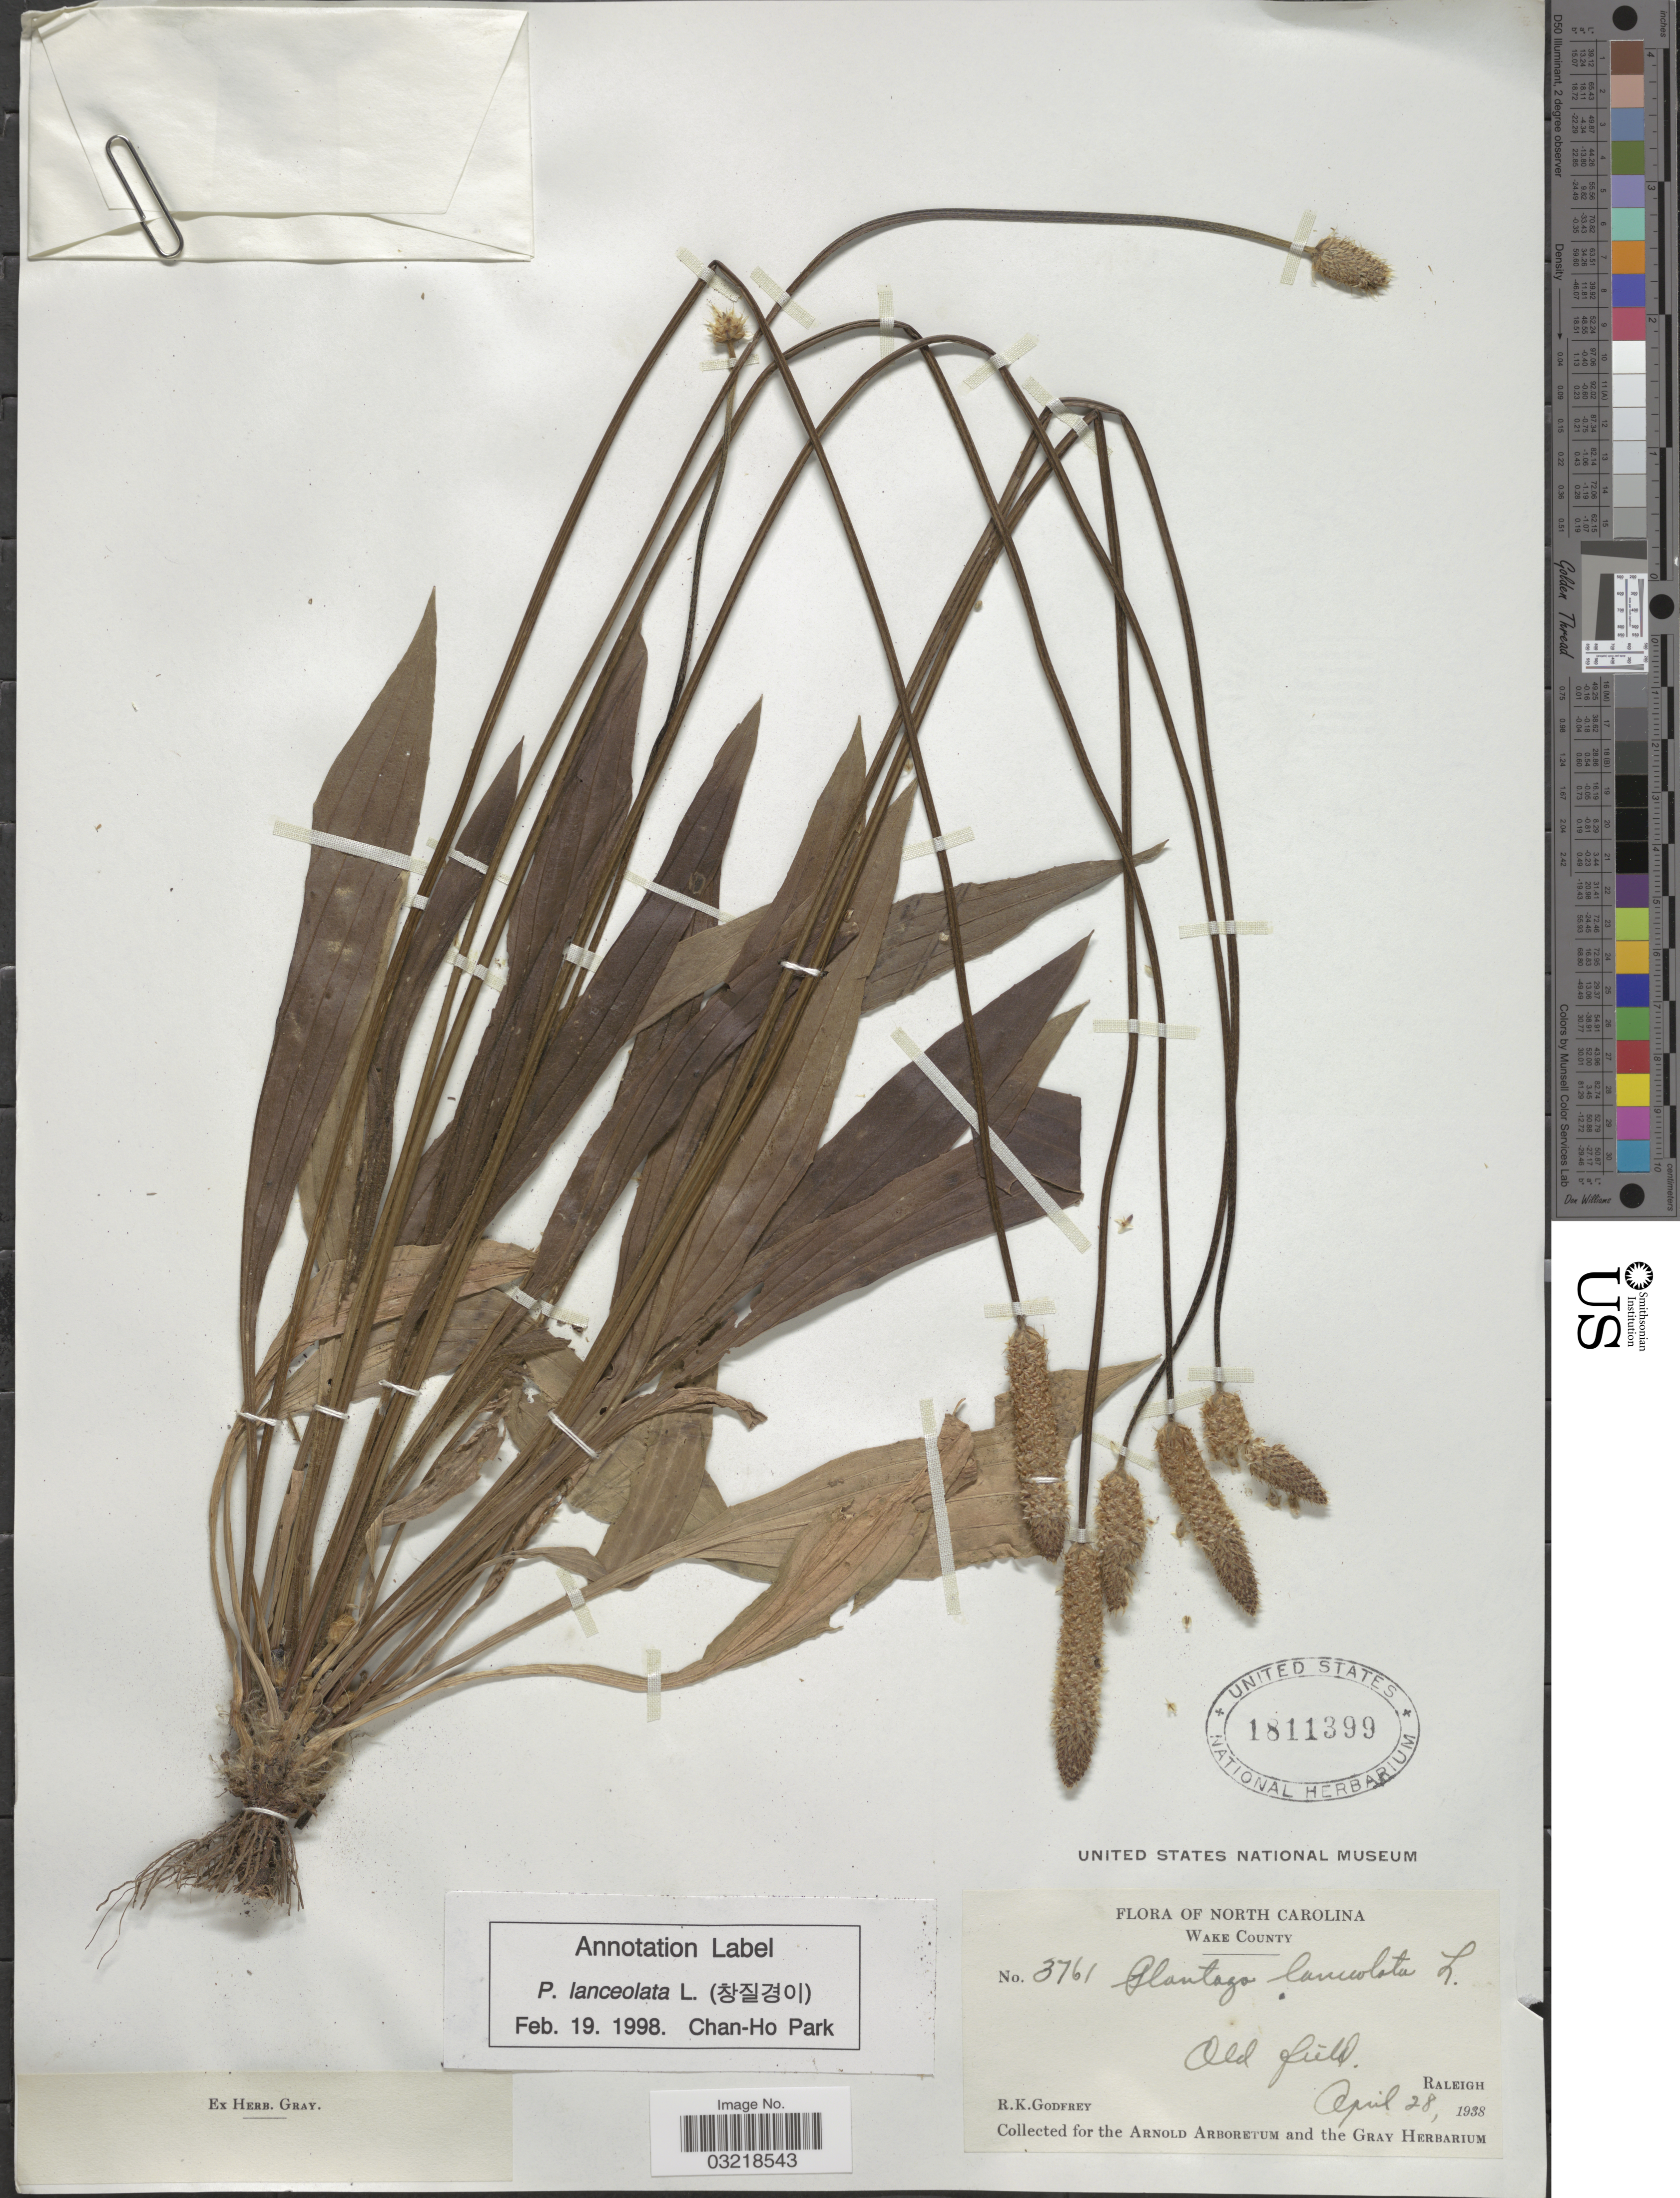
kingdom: Plantae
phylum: Tracheophyta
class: Magnoliopsida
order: Lamiales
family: Plantaginaceae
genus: Plantago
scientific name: Plantago lanceolata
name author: L.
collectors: R. K. Godfrey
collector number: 3761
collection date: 1938-04-28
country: United States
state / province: North Carolina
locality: Wake County. Old field, Raleigh.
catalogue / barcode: US 1811399